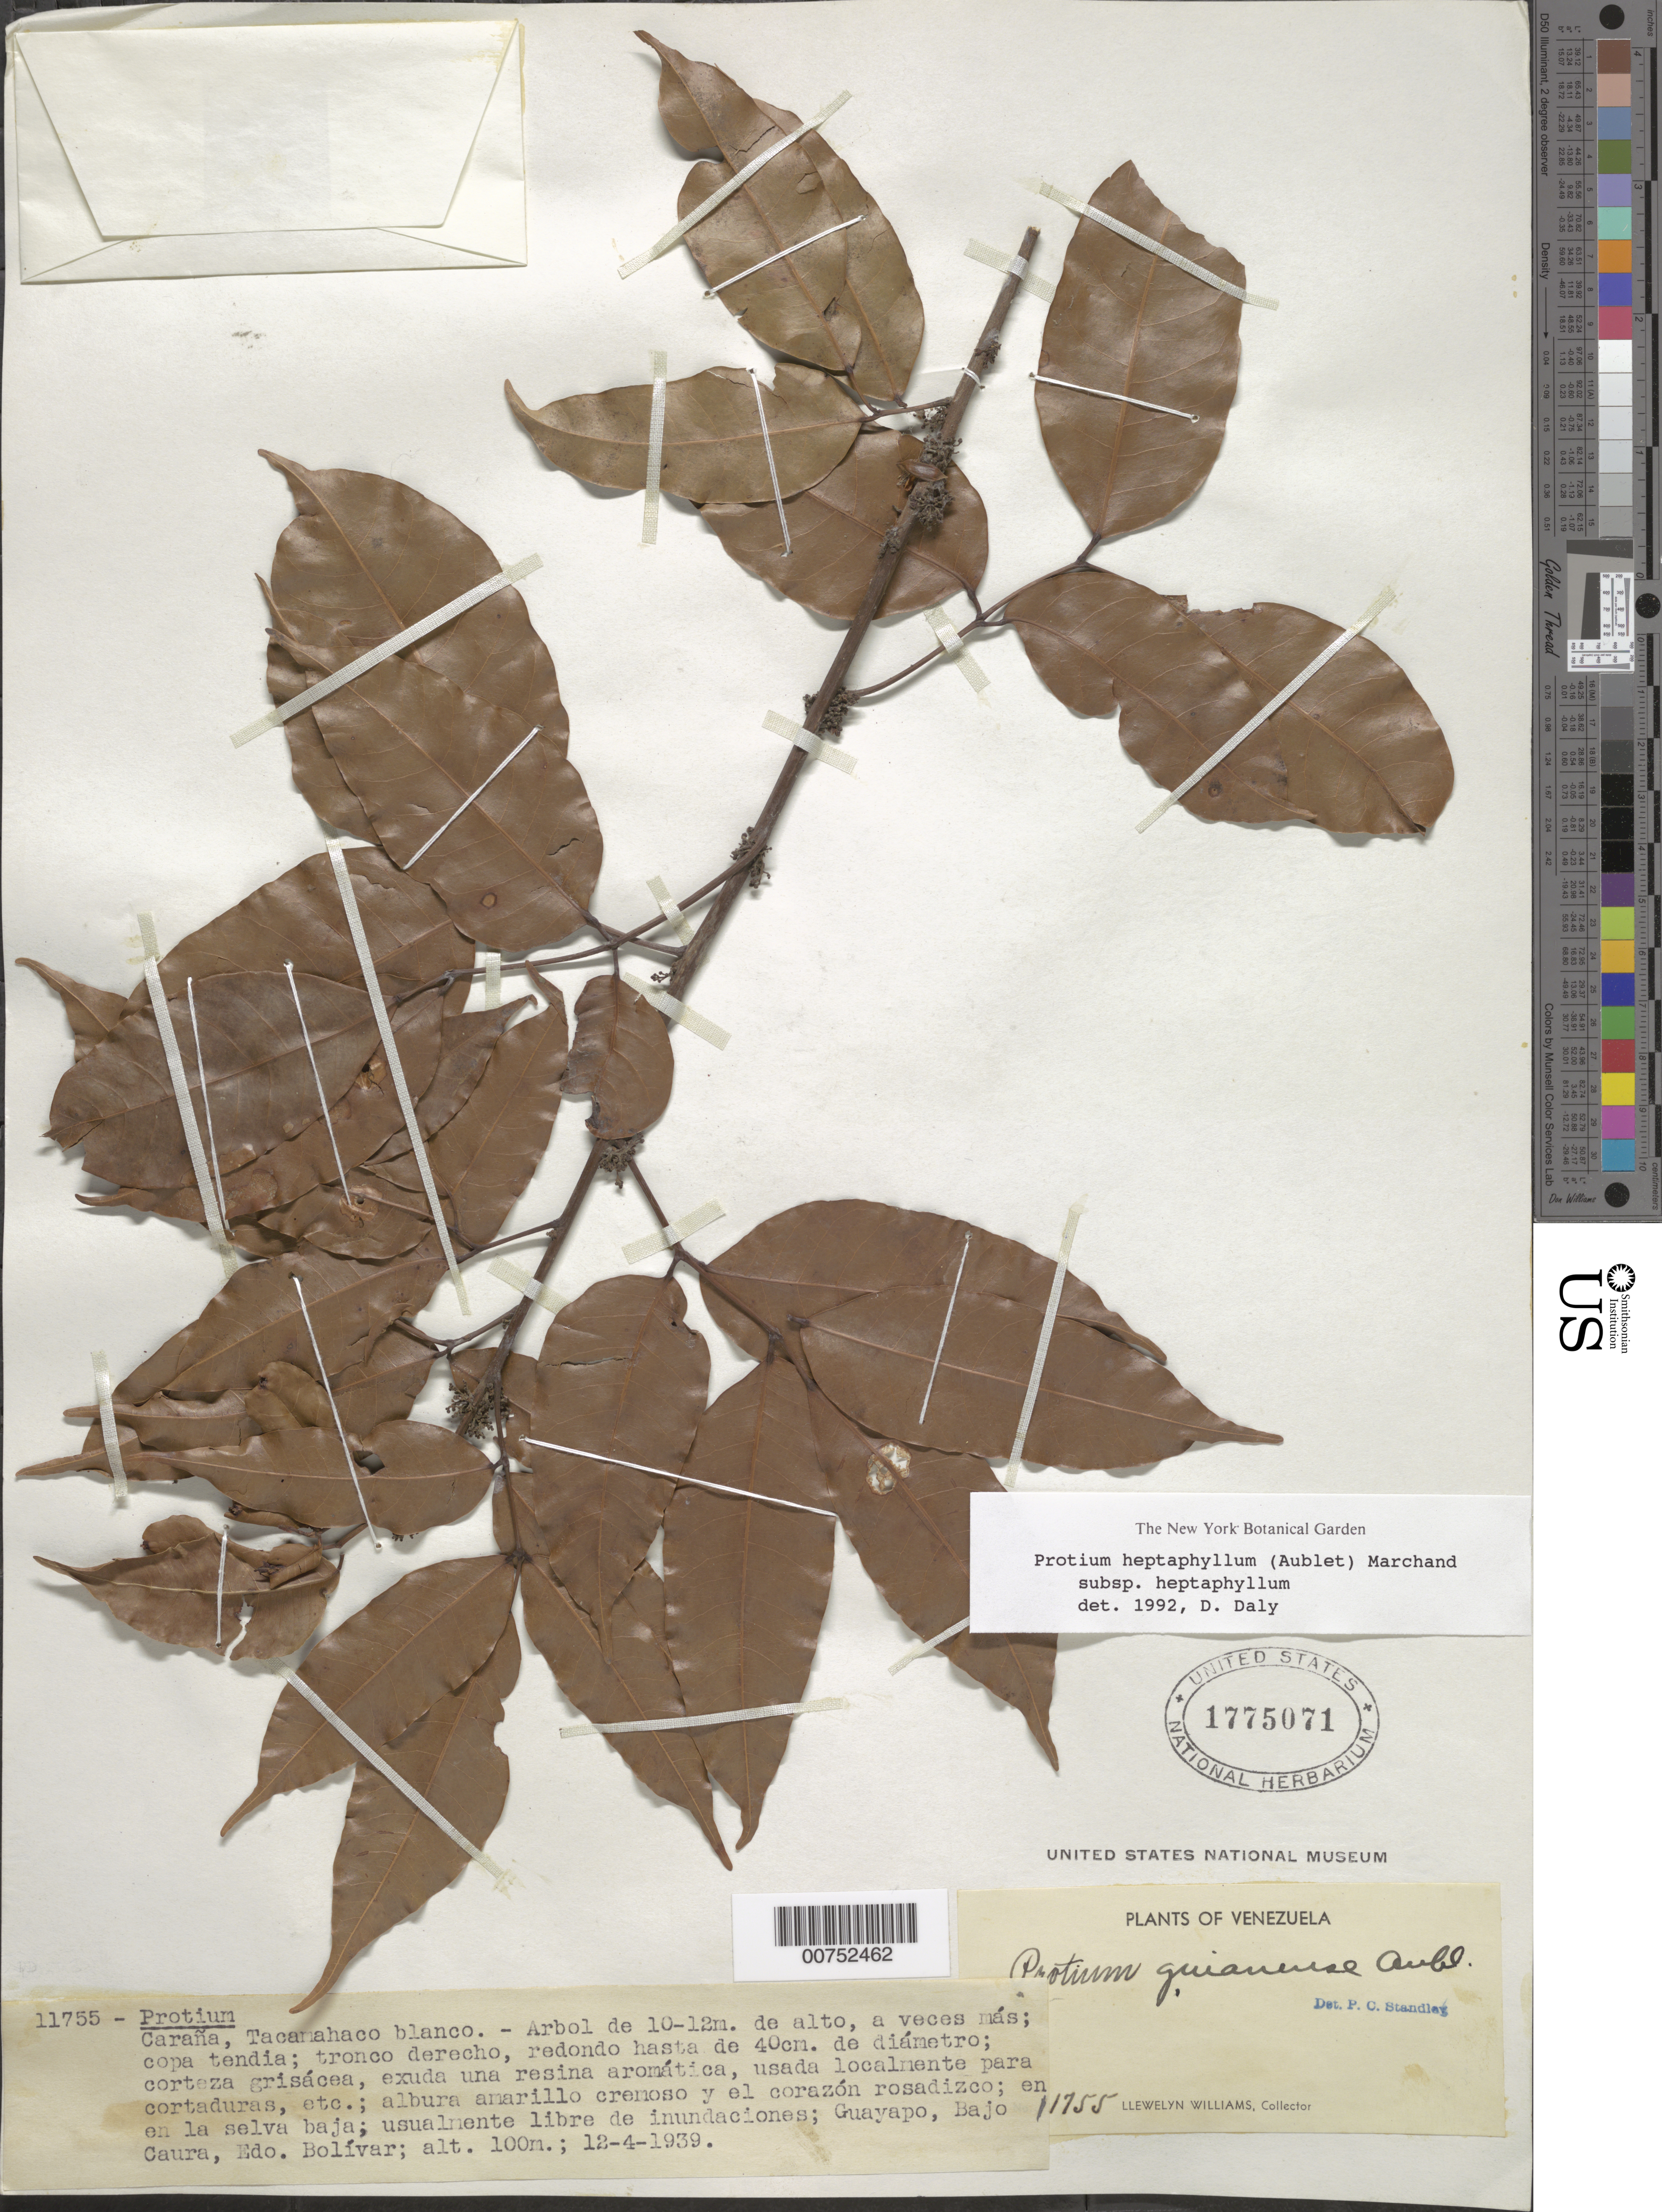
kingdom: Plantae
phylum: Tracheophyta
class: Magnoliopsida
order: Sapindales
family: Burseraceae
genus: Protium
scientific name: Protium heptaphyllum subsp. heptaphyllum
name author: (Aubl.) Marchand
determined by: Daly, D. C.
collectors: Ll. Williams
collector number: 11755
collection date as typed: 12-Apr-39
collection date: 1939-04-12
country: Venezuela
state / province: Bolívar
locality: Guayapo, Bajo Caura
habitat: Selva baja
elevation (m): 100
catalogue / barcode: US 1775071